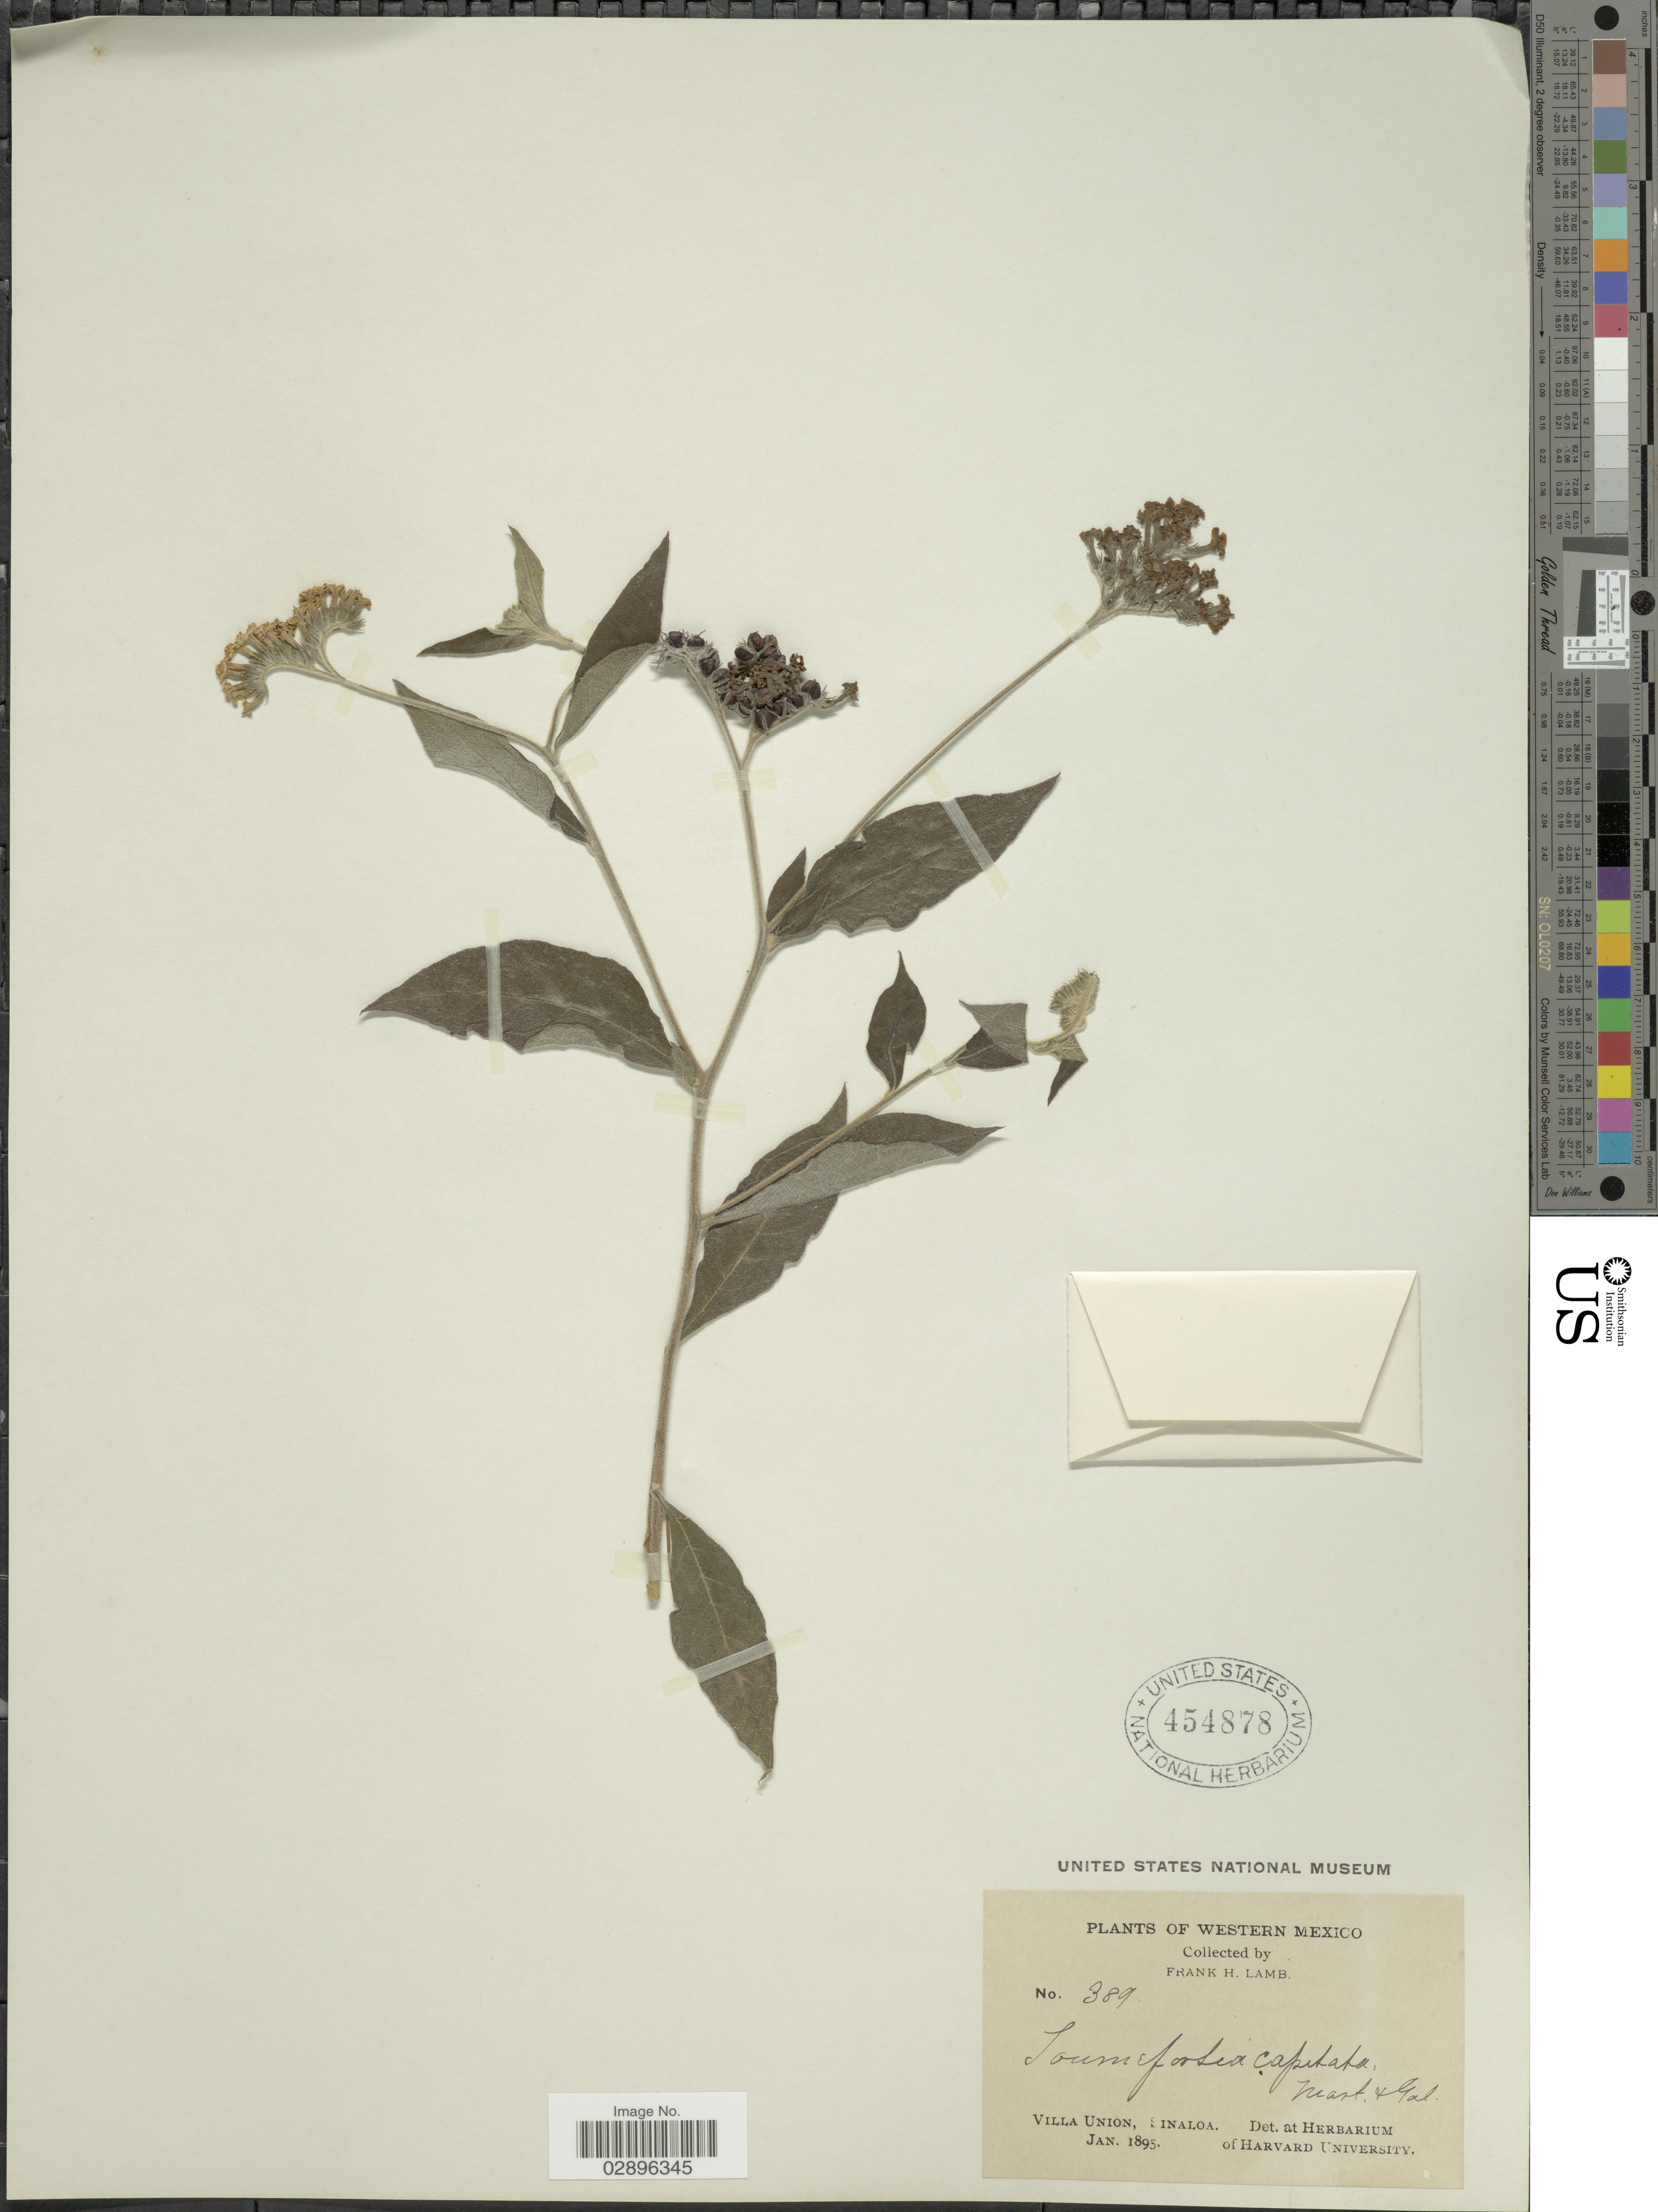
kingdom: Plantae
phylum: Tracheophyta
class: Magnoliopsida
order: Boraginales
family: Heliotropiaceae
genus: Tournefortia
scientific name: Tournefortia capitata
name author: M. Martens & Galeotti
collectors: F. H. Lamb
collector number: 389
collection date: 1895-01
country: Mexico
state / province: Sinaloa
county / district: Mazatlán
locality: Villa Unión.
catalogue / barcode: US 454878